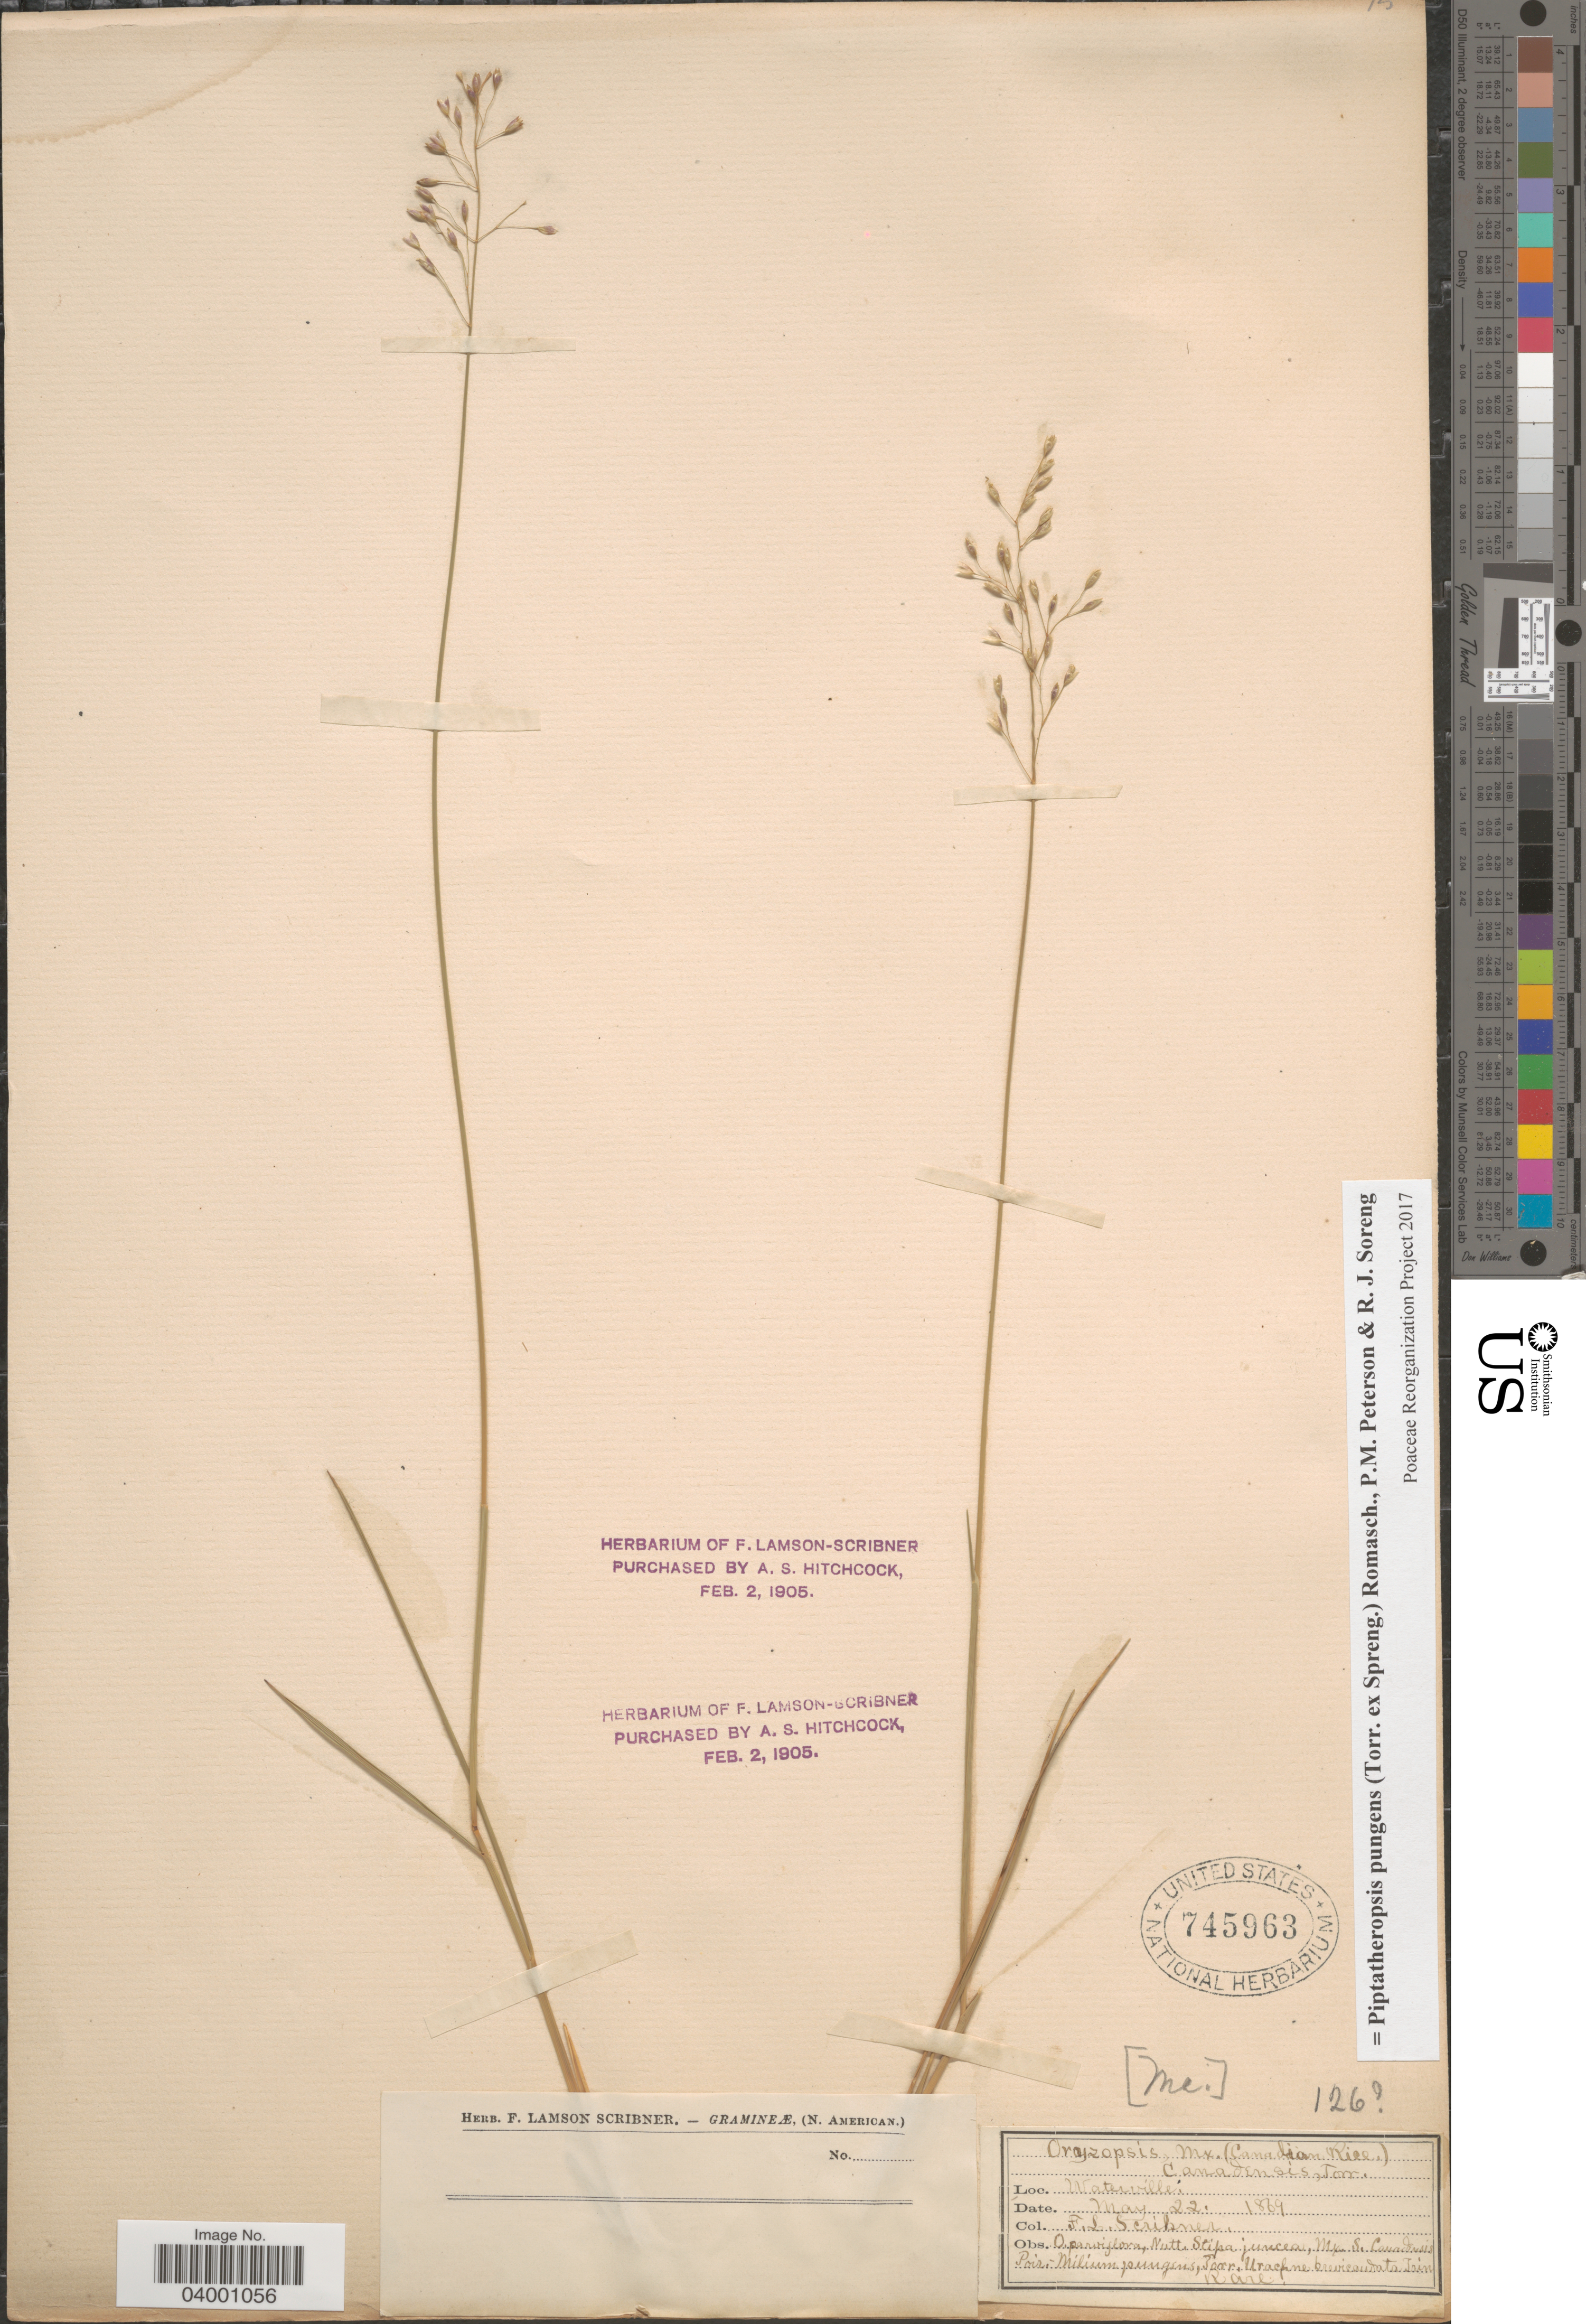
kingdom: Plantae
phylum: Tracheophyta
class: Liliopsida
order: Poales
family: Poaceae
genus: Piptatheropsis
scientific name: Piptatheropsis pungens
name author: (Torr. ex Spreng.) Romasch. et al.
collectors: F. L. Scribner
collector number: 126?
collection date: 1869-05-22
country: United States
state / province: Maine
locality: Waterville.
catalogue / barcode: US 745963